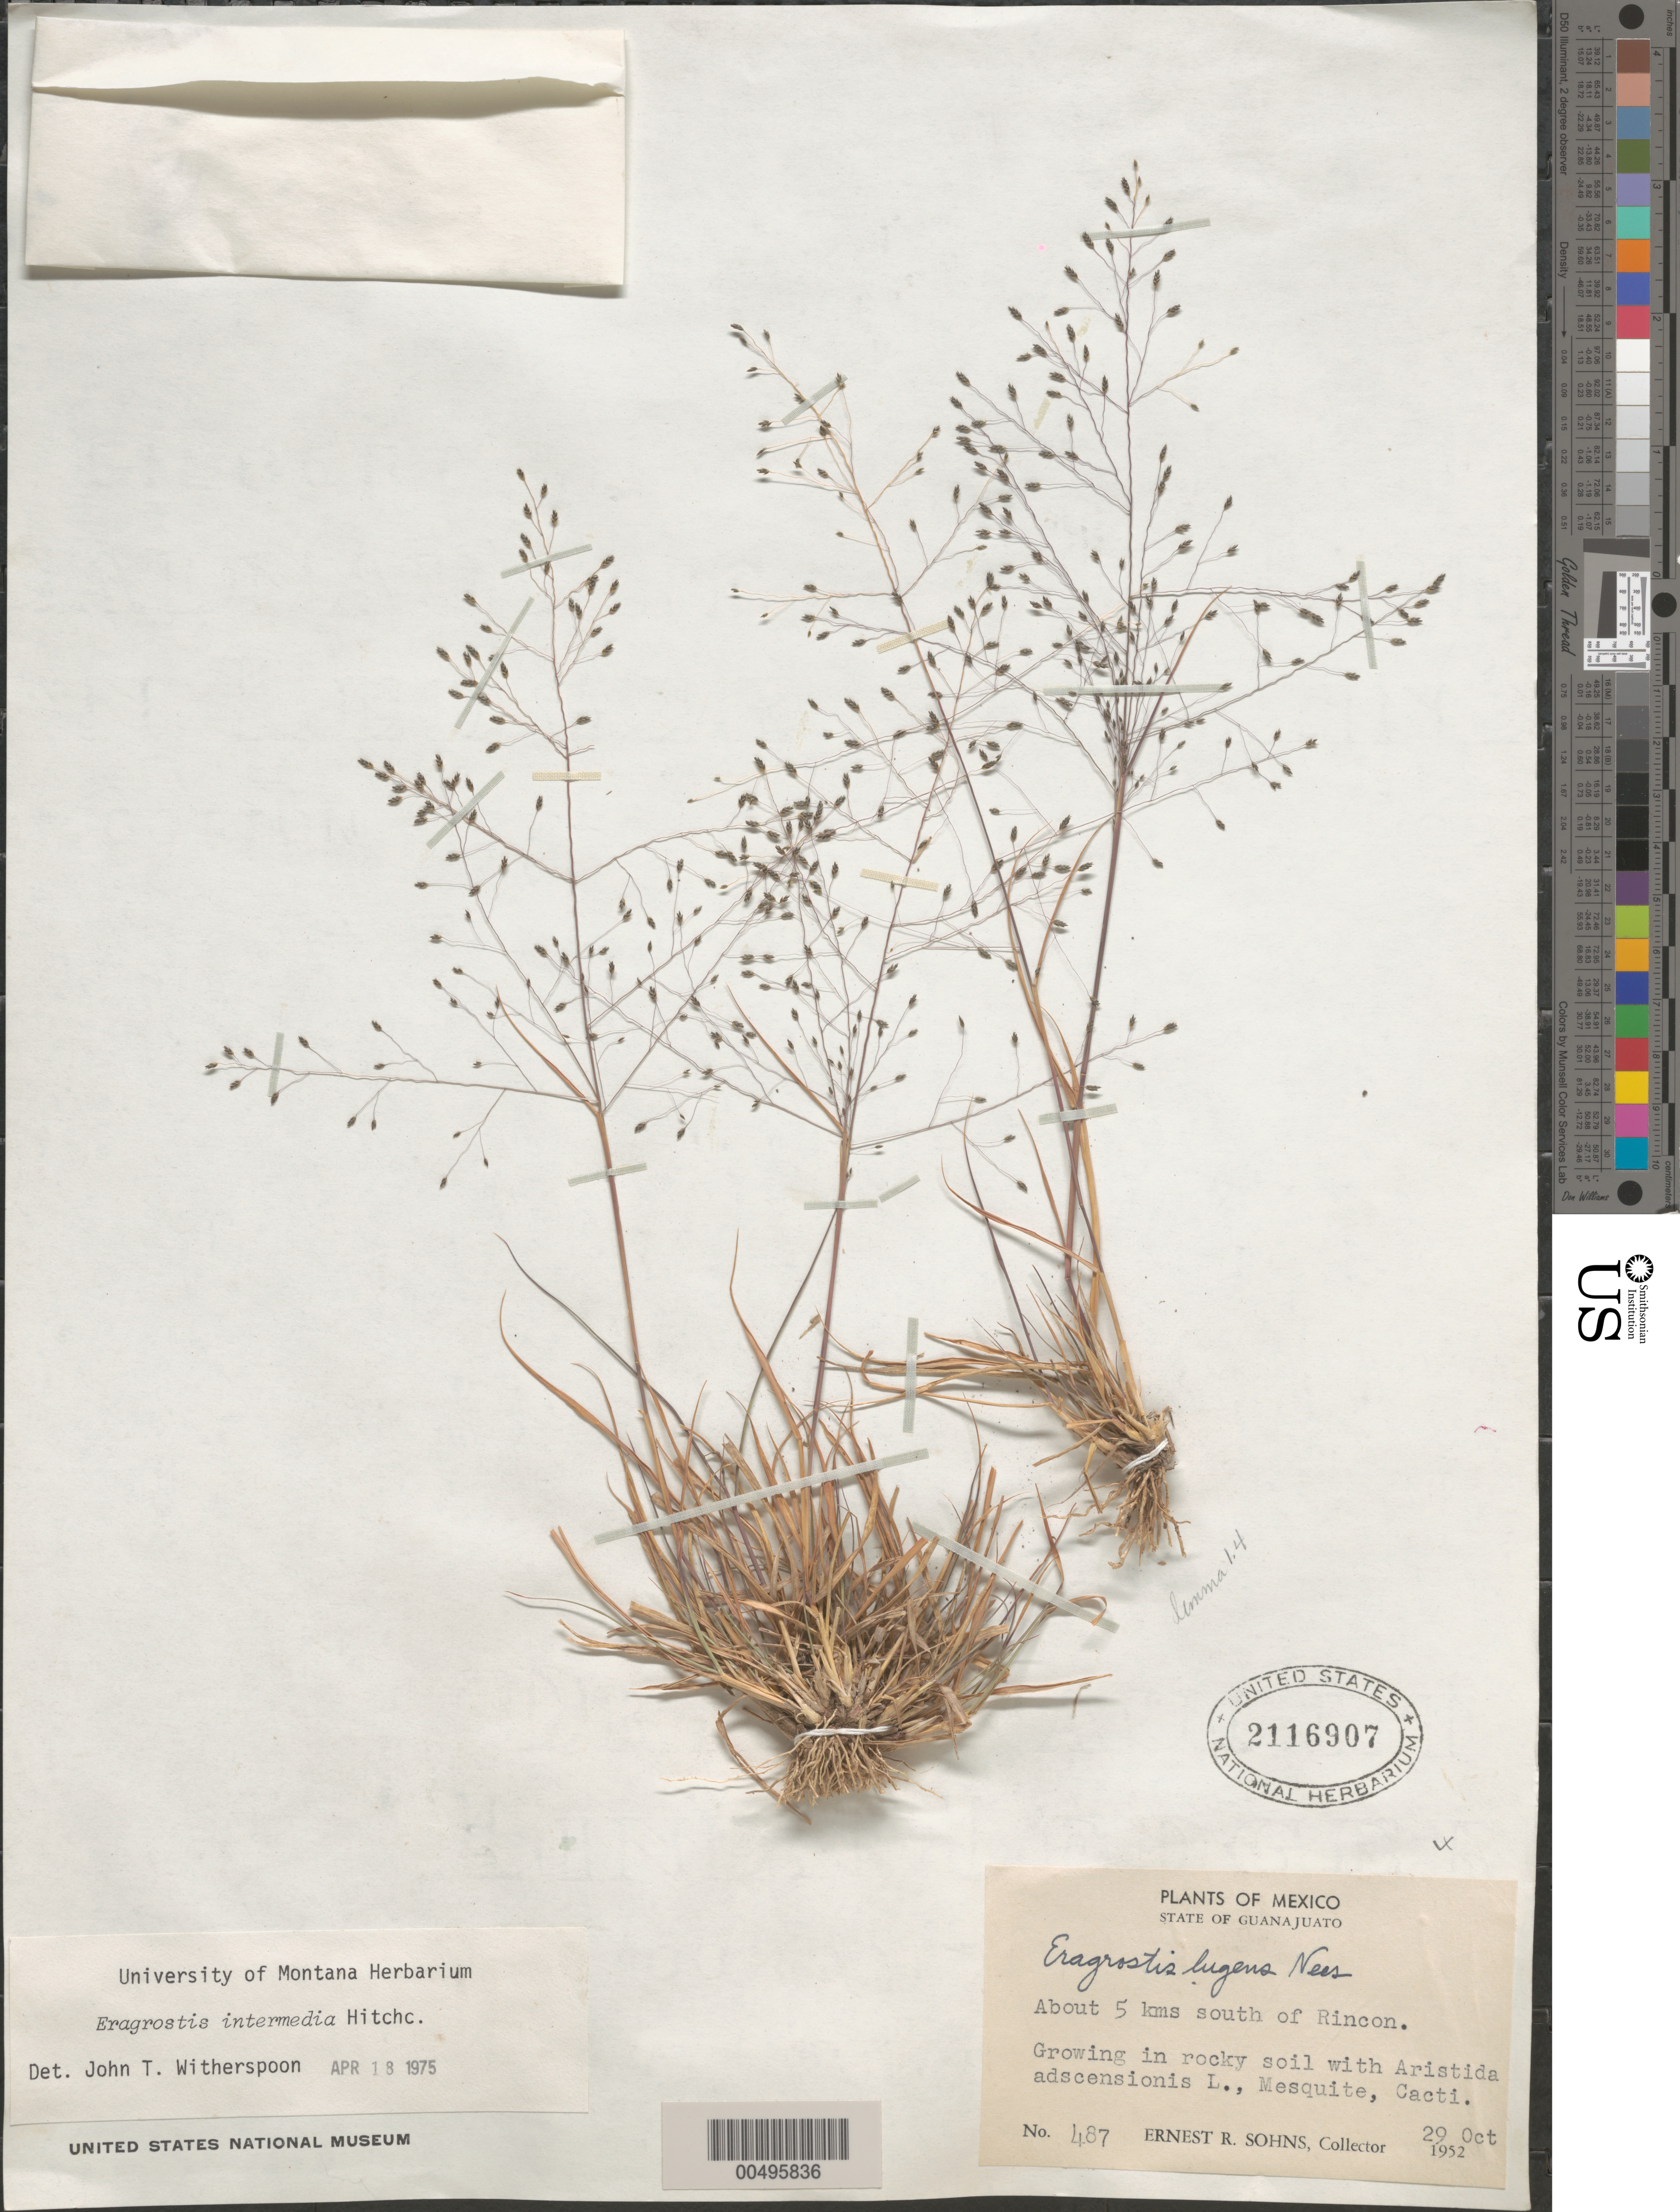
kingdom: Plantae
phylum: Tracheophyta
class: Liliopsida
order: Poales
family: Poaceae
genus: Eragrostis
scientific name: Eragrostis intermedia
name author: Hitchc.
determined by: Witherspoon, John T.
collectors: E. R. Sohns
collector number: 487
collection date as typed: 29 Oct 1952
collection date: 1952-10-29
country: Mexico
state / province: Guanajuato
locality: About 5 km S of Rincon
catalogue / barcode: US 2116907